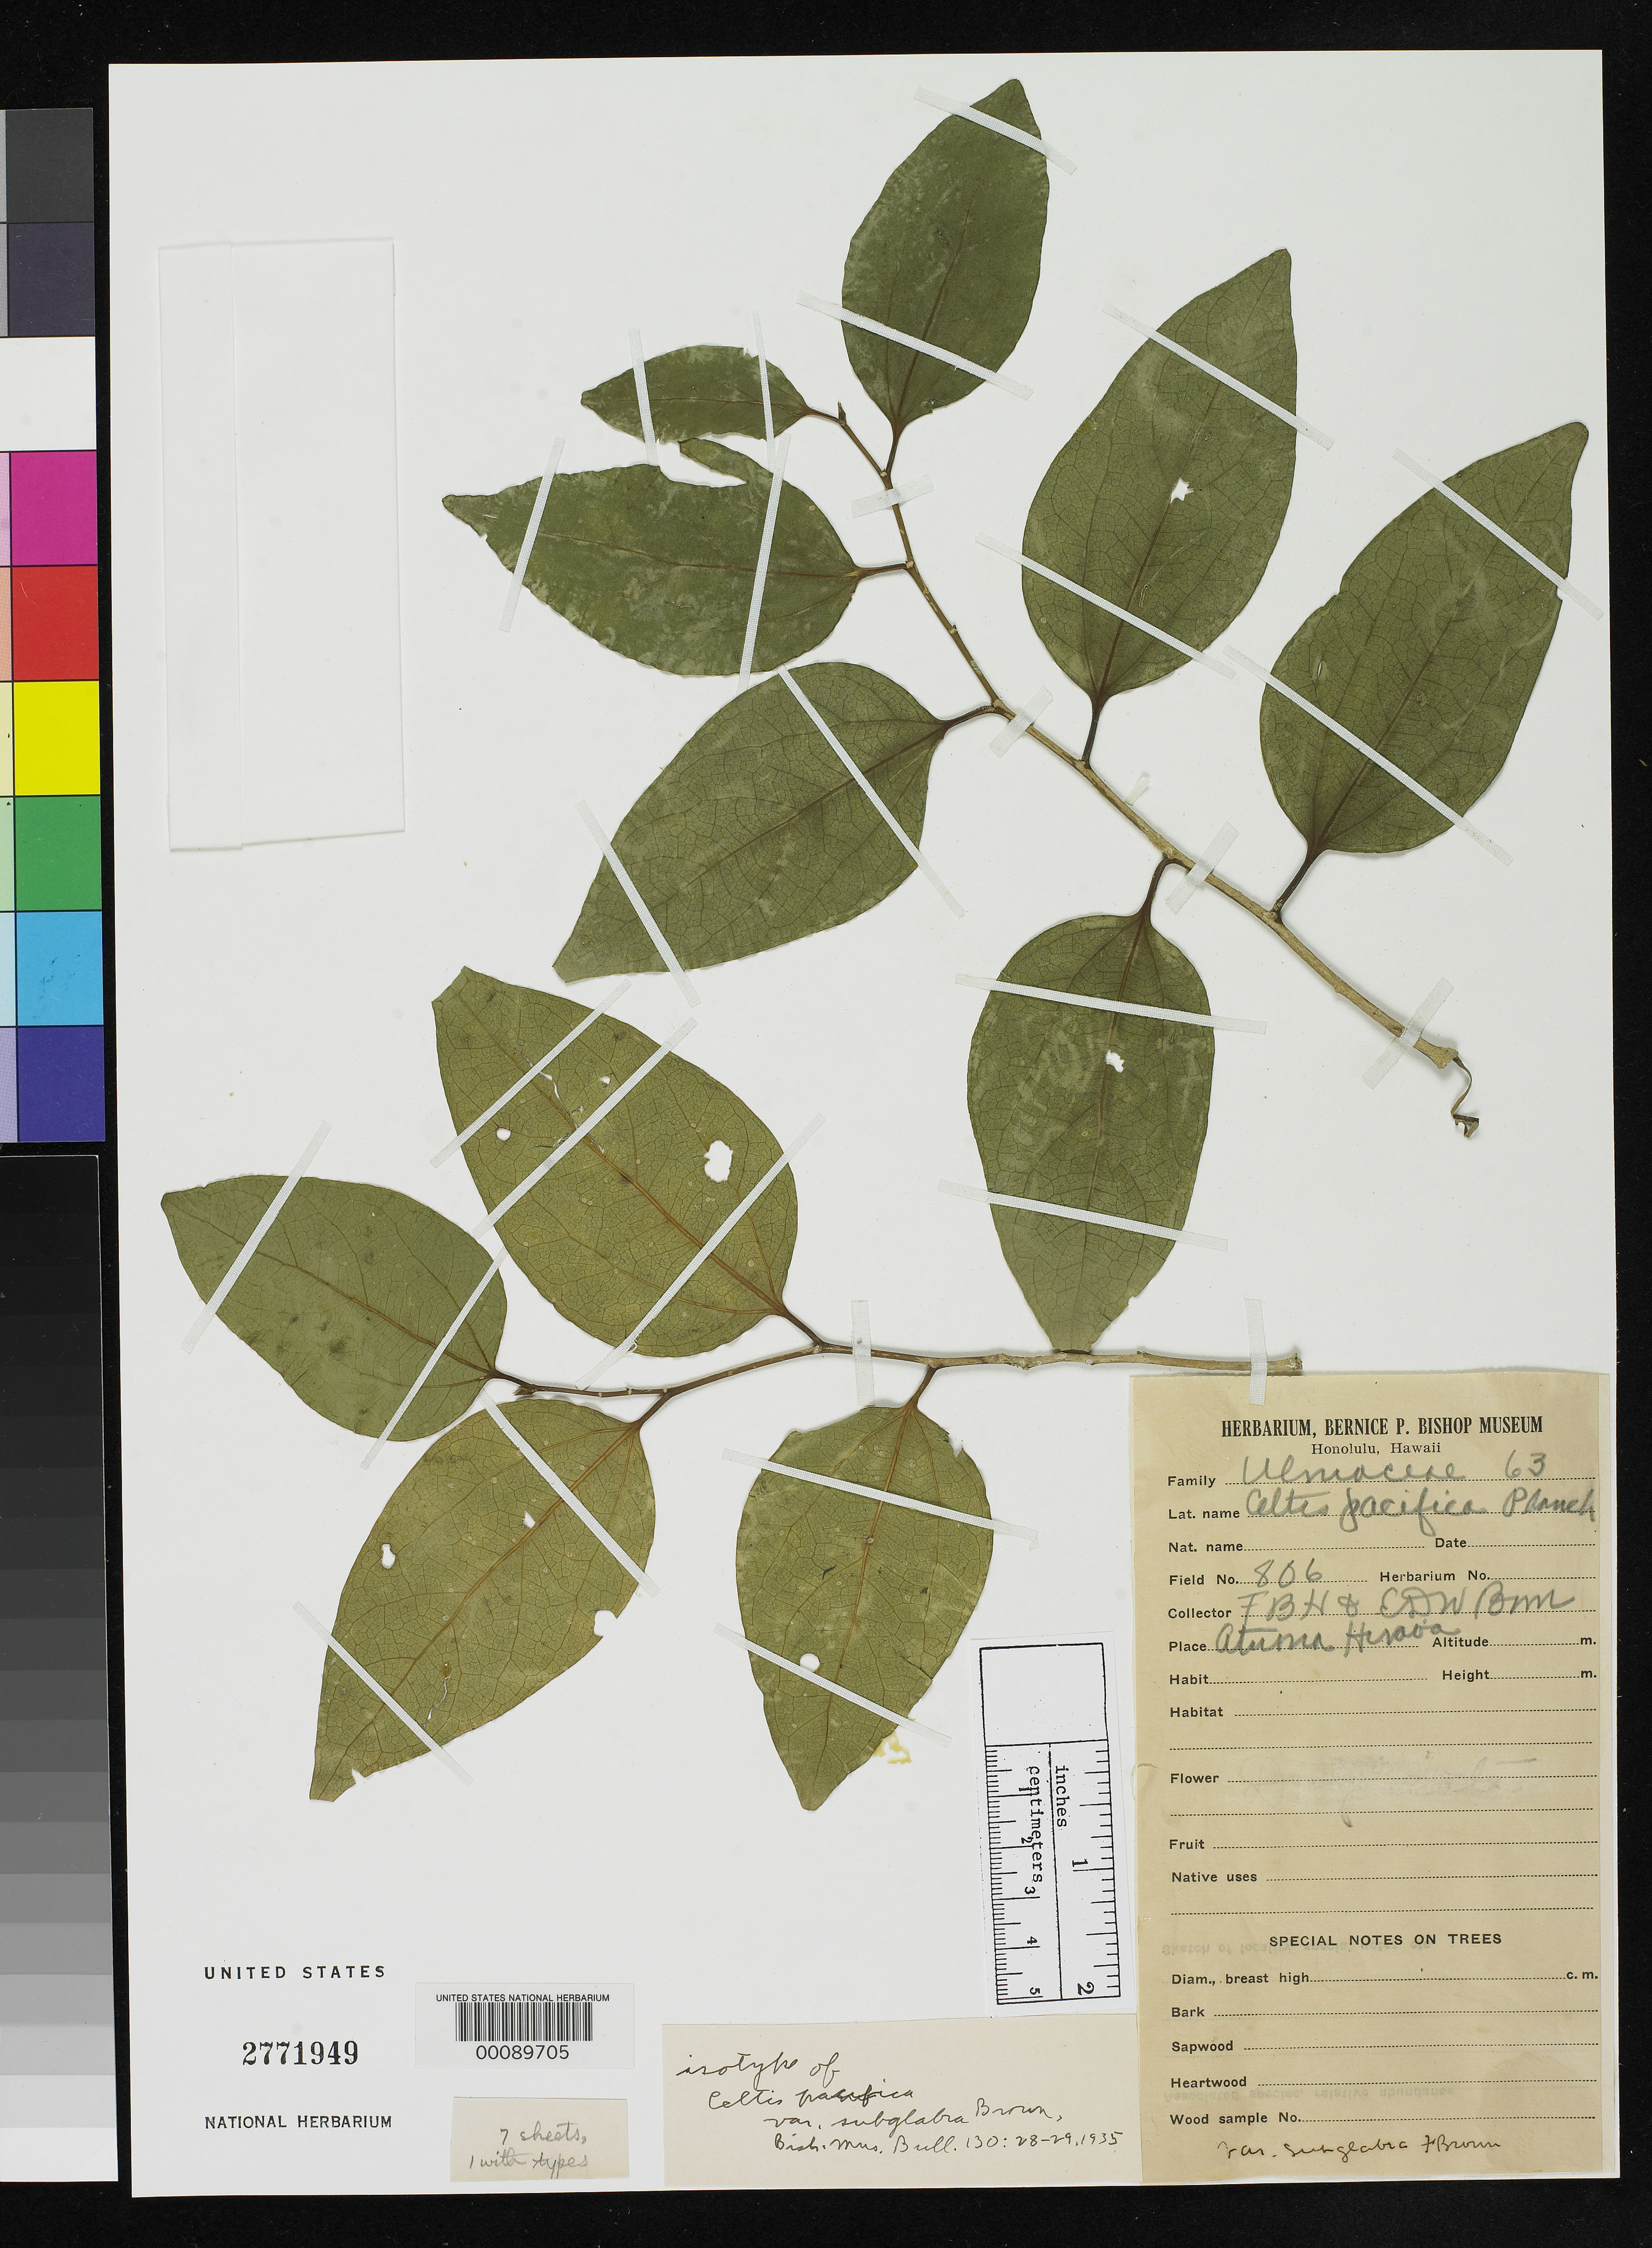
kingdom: Plantae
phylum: Tracheophyta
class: Magnoliopsida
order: Rosales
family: Cannabaceae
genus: Celtis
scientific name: Celtis pacifica var. subglabra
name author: F. Br.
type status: Isotype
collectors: F. Brown & E. Brown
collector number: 806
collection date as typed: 20 Nov 1921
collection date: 1921-11-20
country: French Polynesia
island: Hiva Oa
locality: Tuona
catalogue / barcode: US 2771949